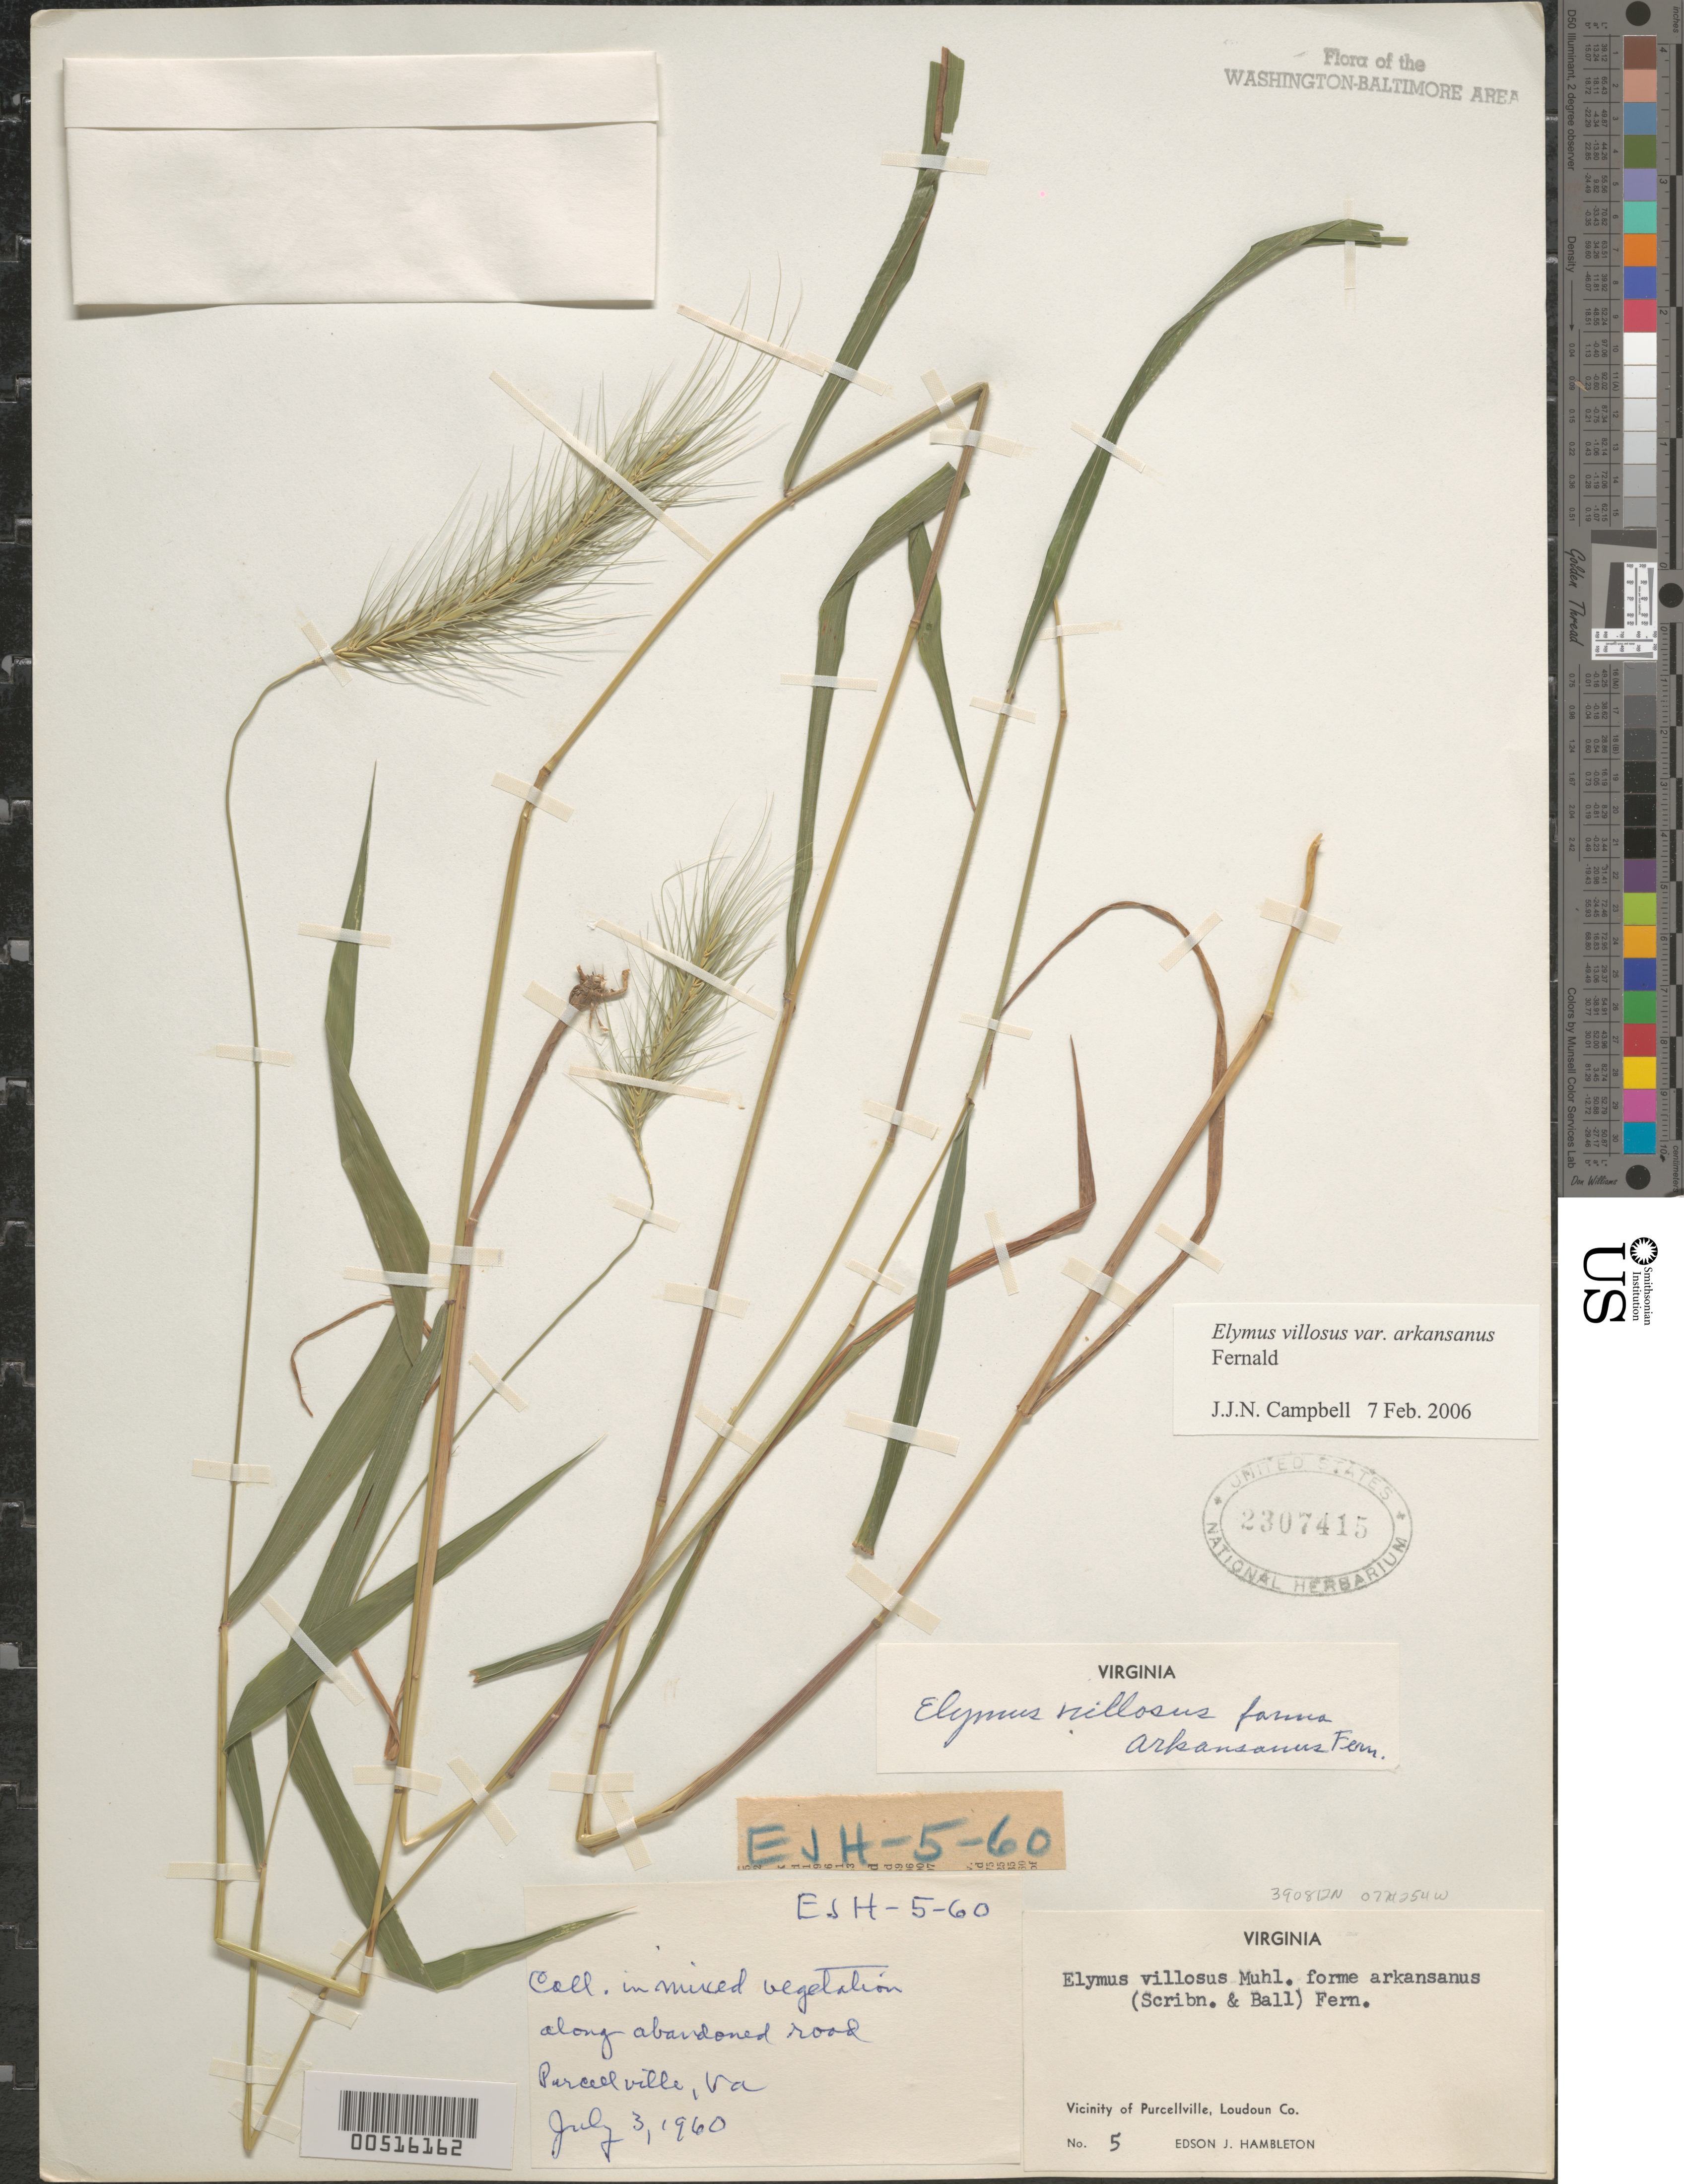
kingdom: Plantae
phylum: Tracheophyta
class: Liliopsida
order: Poales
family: Poaceae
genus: Elymus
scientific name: Elymus villosus var. arkansanus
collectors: E. Hambleton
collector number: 05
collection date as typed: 03 Jul 1960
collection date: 1960-07-03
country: United States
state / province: Virginia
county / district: Loudoun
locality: Purcellville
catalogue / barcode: US 2307415